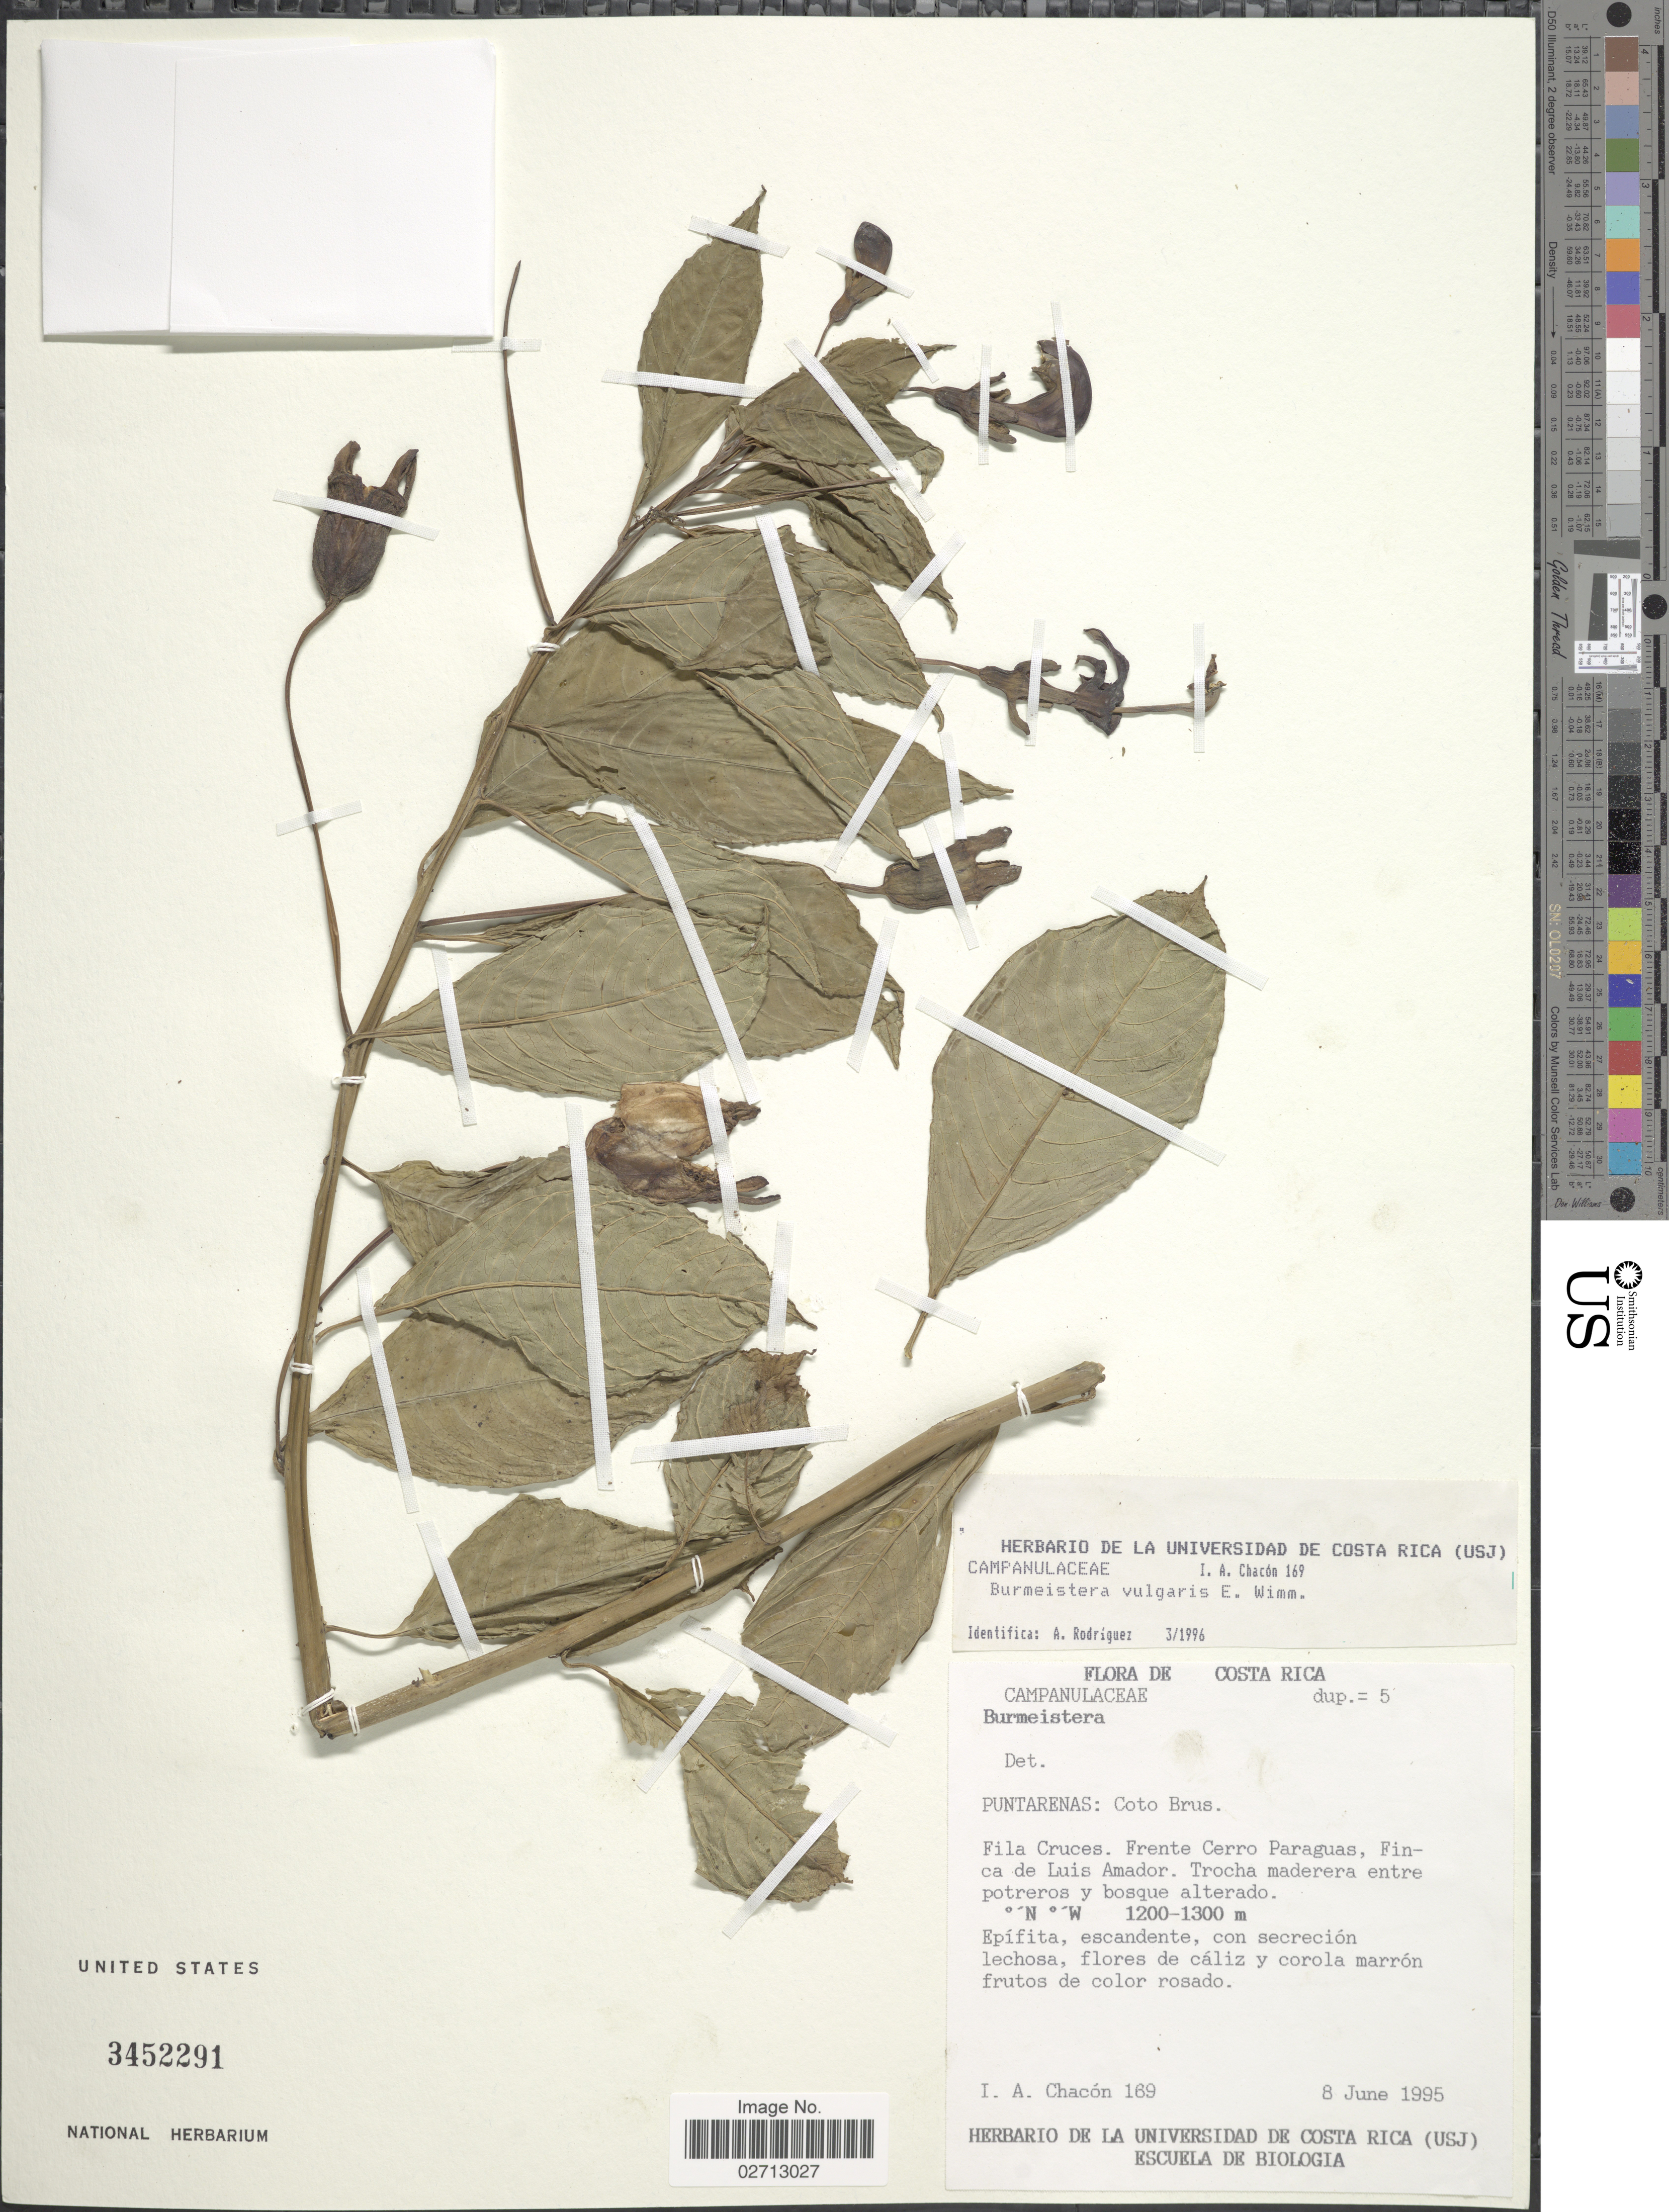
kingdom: Plantae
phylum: Tracheophyta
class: Magnoliopsida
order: Asterales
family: Campanulaceae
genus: Burmeistera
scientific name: Burmeistera vulgaris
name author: E. Wimm.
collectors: I. Chacón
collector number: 169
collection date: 1995-06-08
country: Costa Rica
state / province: Puntarenas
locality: Coto Brus. Fila Cruces. Frente Cerro Paraguas, Finca de Luis Amador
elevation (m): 1200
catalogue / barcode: US 3452291